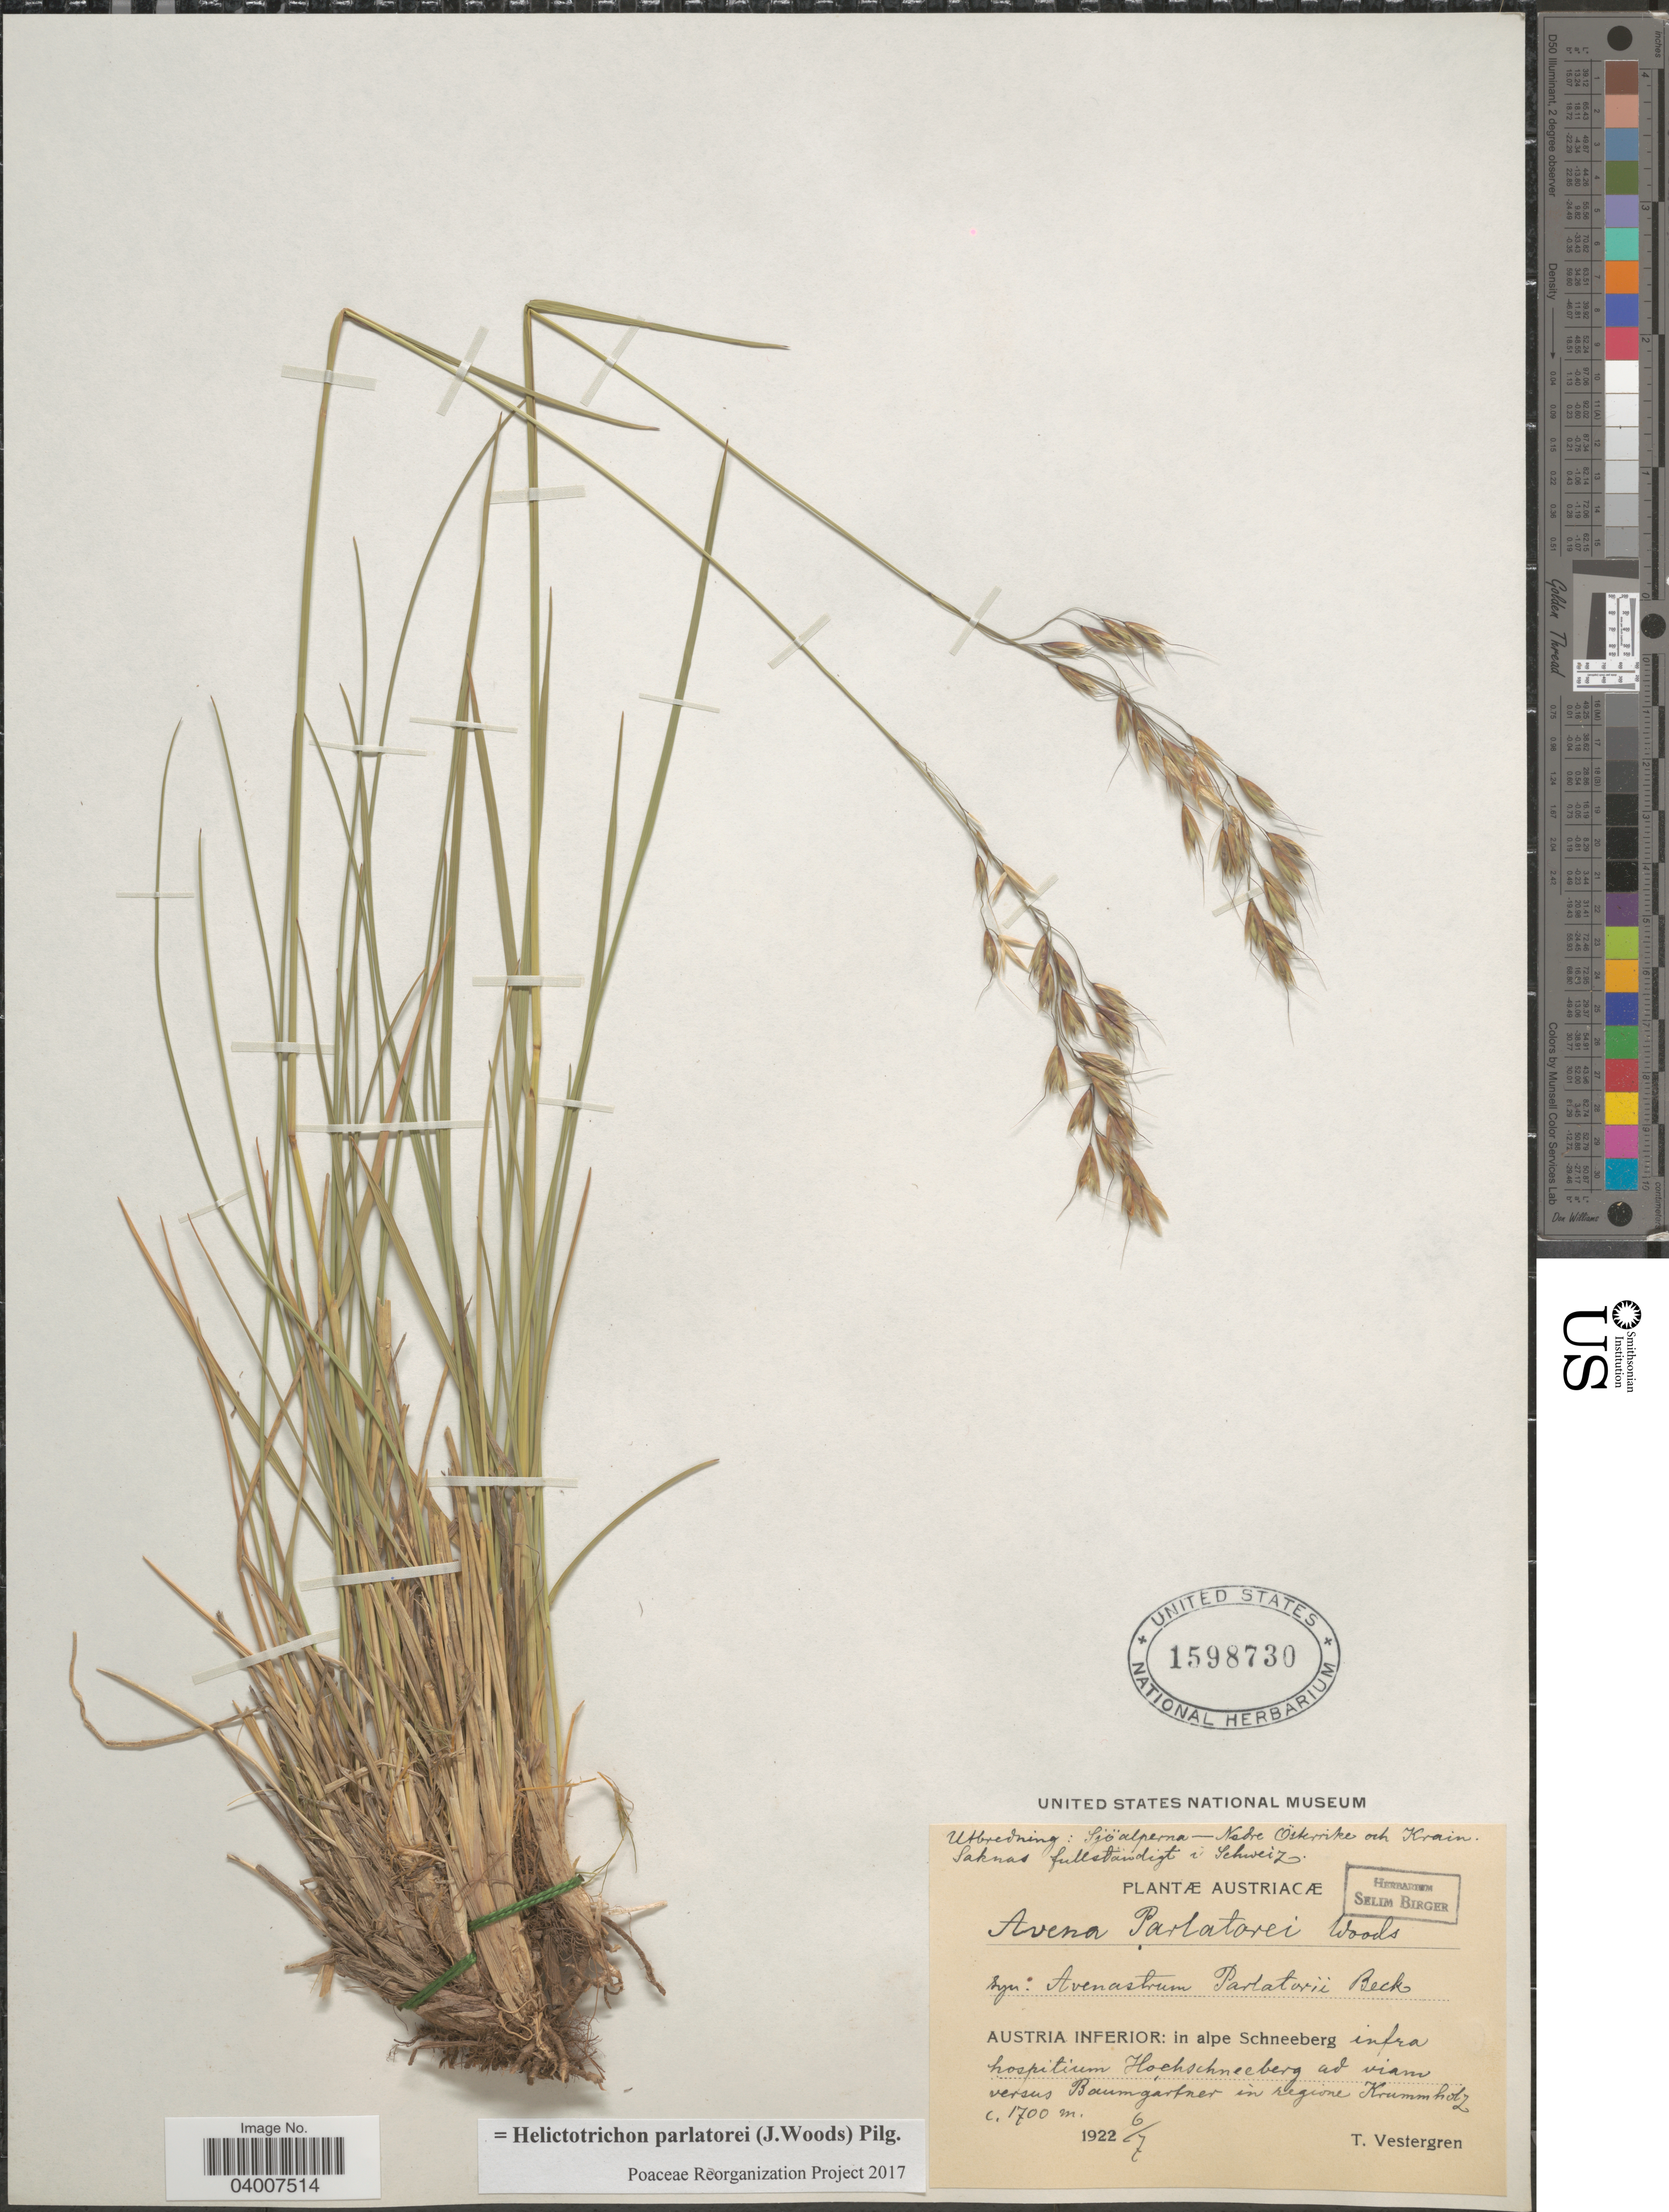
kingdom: Plantae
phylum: Tracheophyta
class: Liliopsida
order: Poales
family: Poaceae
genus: Helictotrichon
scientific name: Helictotrichon parlatorei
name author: (J. Woods) Pilg.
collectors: T. Vestergren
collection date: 1922-07-06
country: Austria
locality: Austria Inferior: in alpe Schneeberg infra hospitium Hochschneeberg ad viam versus Baumgardner in regione Krummholz. [interpreted]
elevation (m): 1700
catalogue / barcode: US 1598730